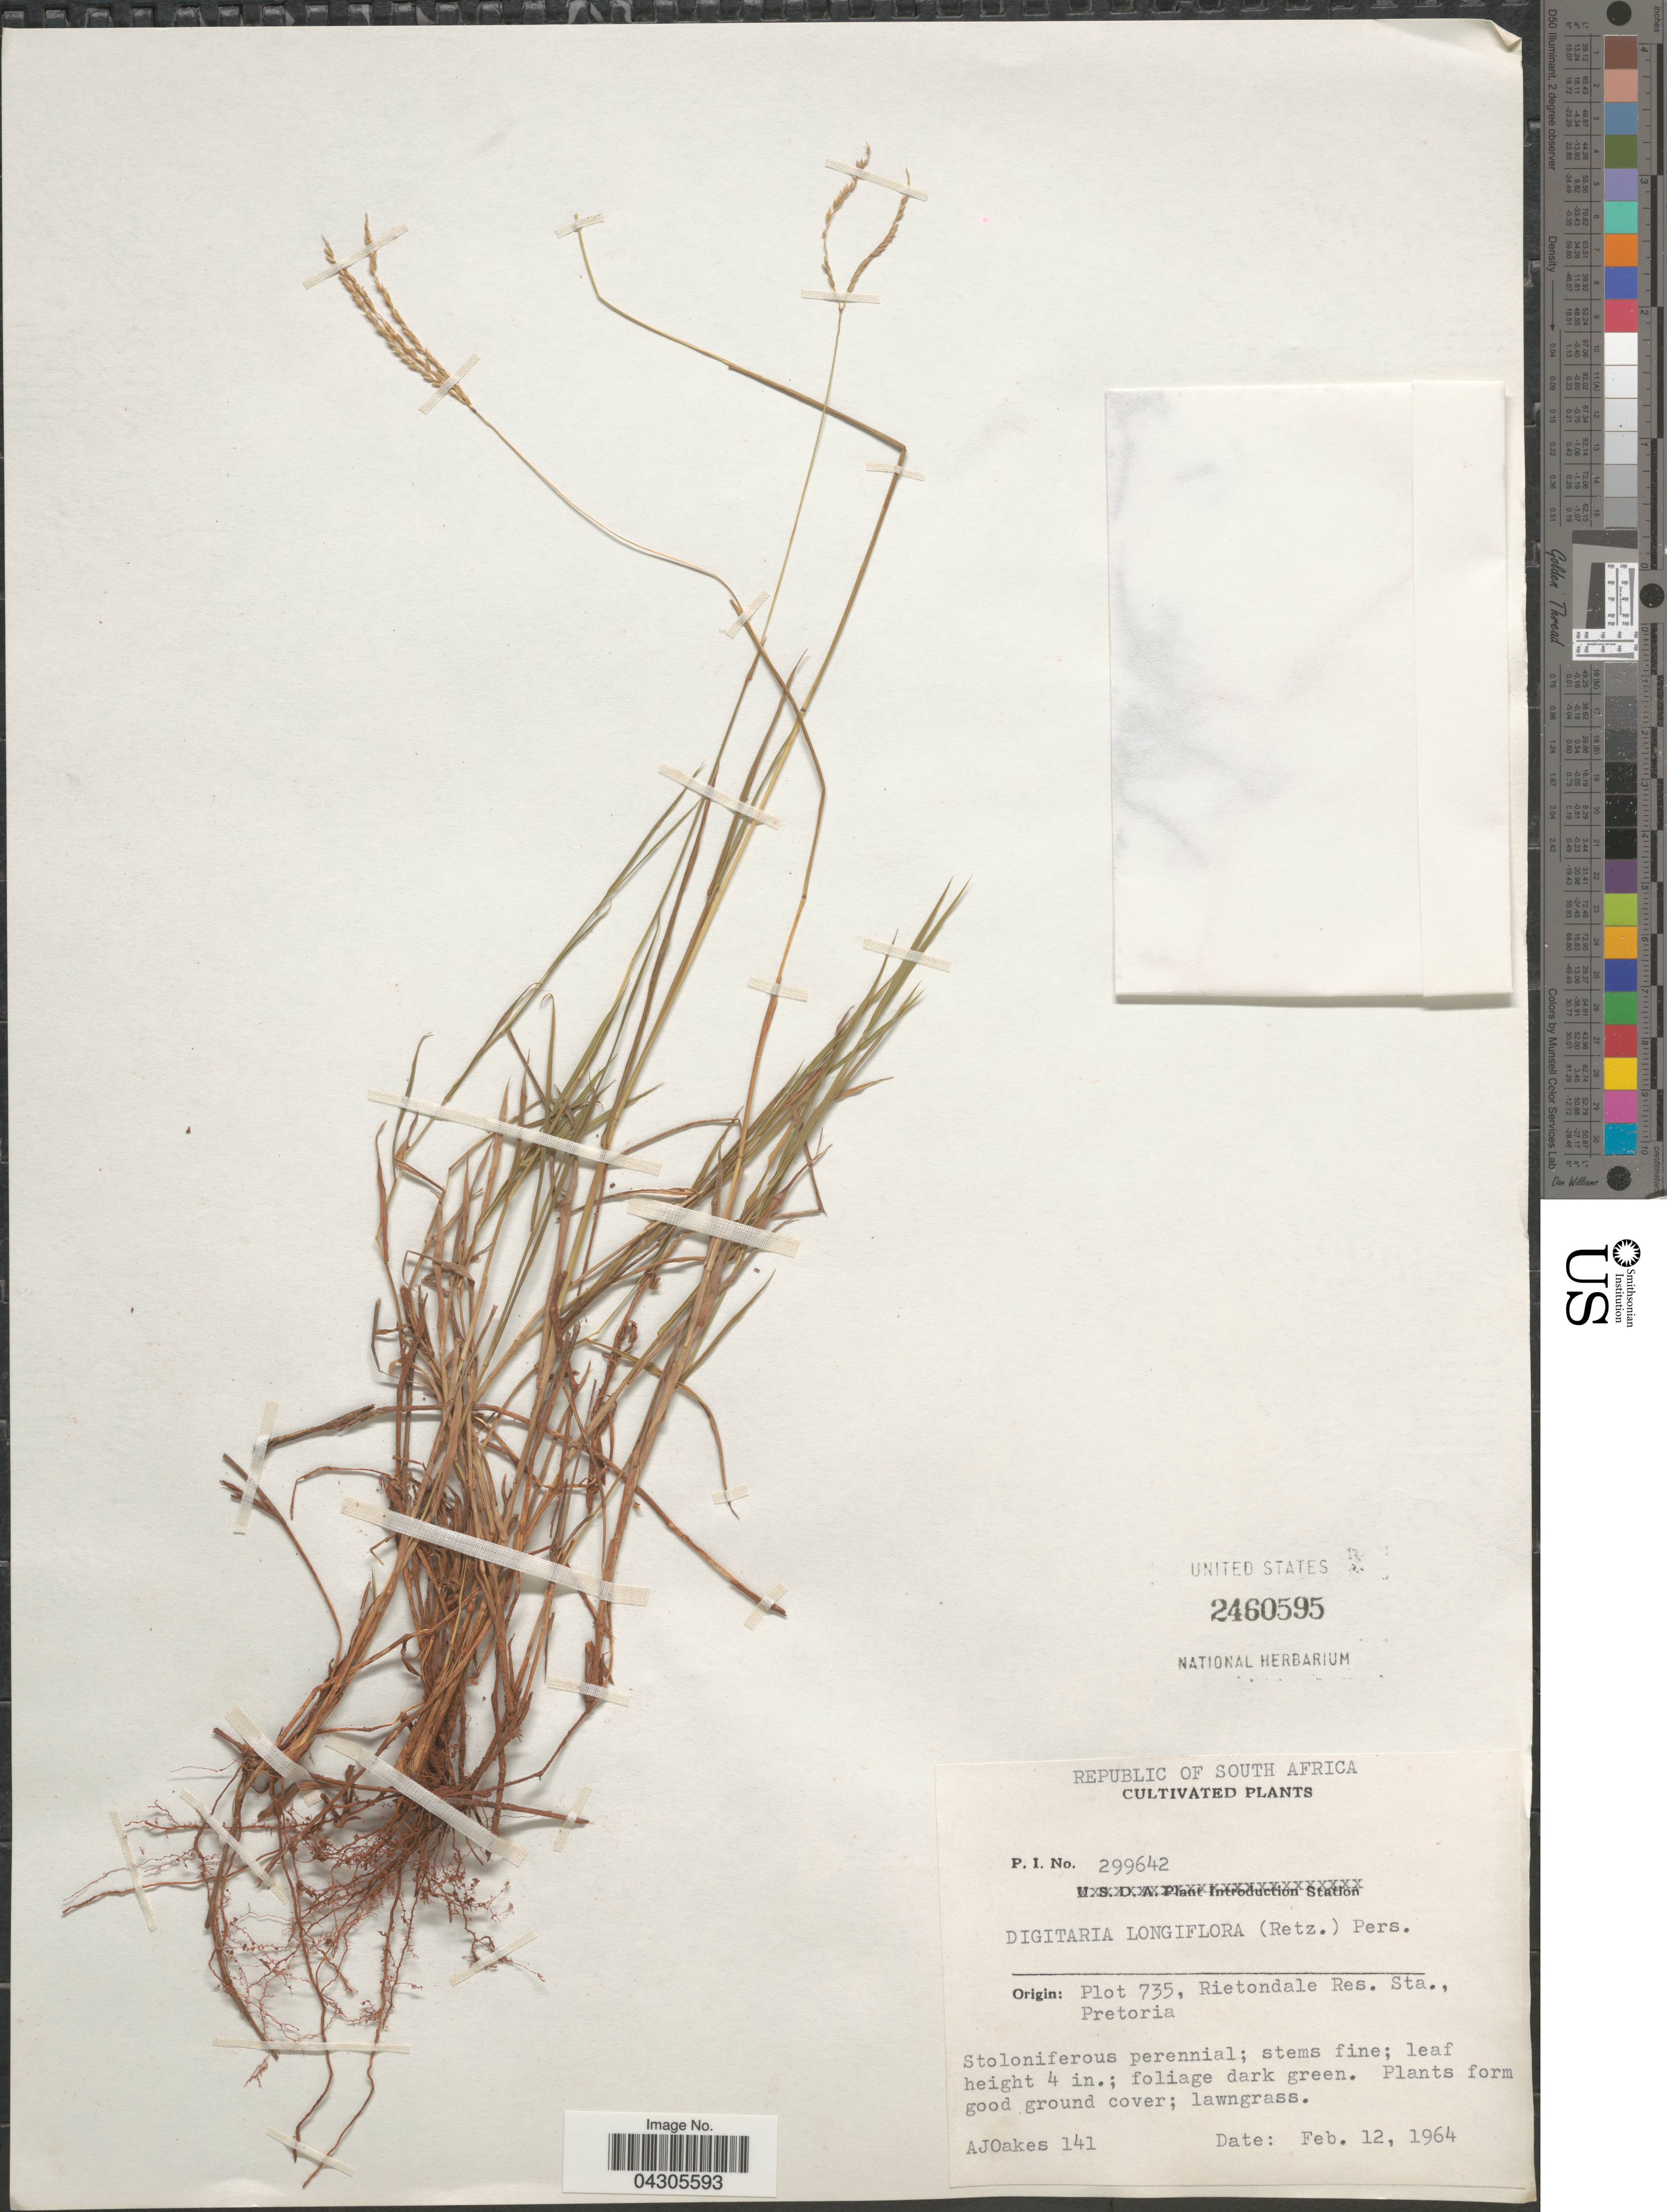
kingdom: Plantae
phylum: Tracheophyta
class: Liliopsida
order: Poales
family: Poaceae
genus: Digitaria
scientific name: Digitaria longiflora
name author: (Retz.) Pers.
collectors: A. Oakes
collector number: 141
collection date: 1964-02-12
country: South Africa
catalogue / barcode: US 2460595